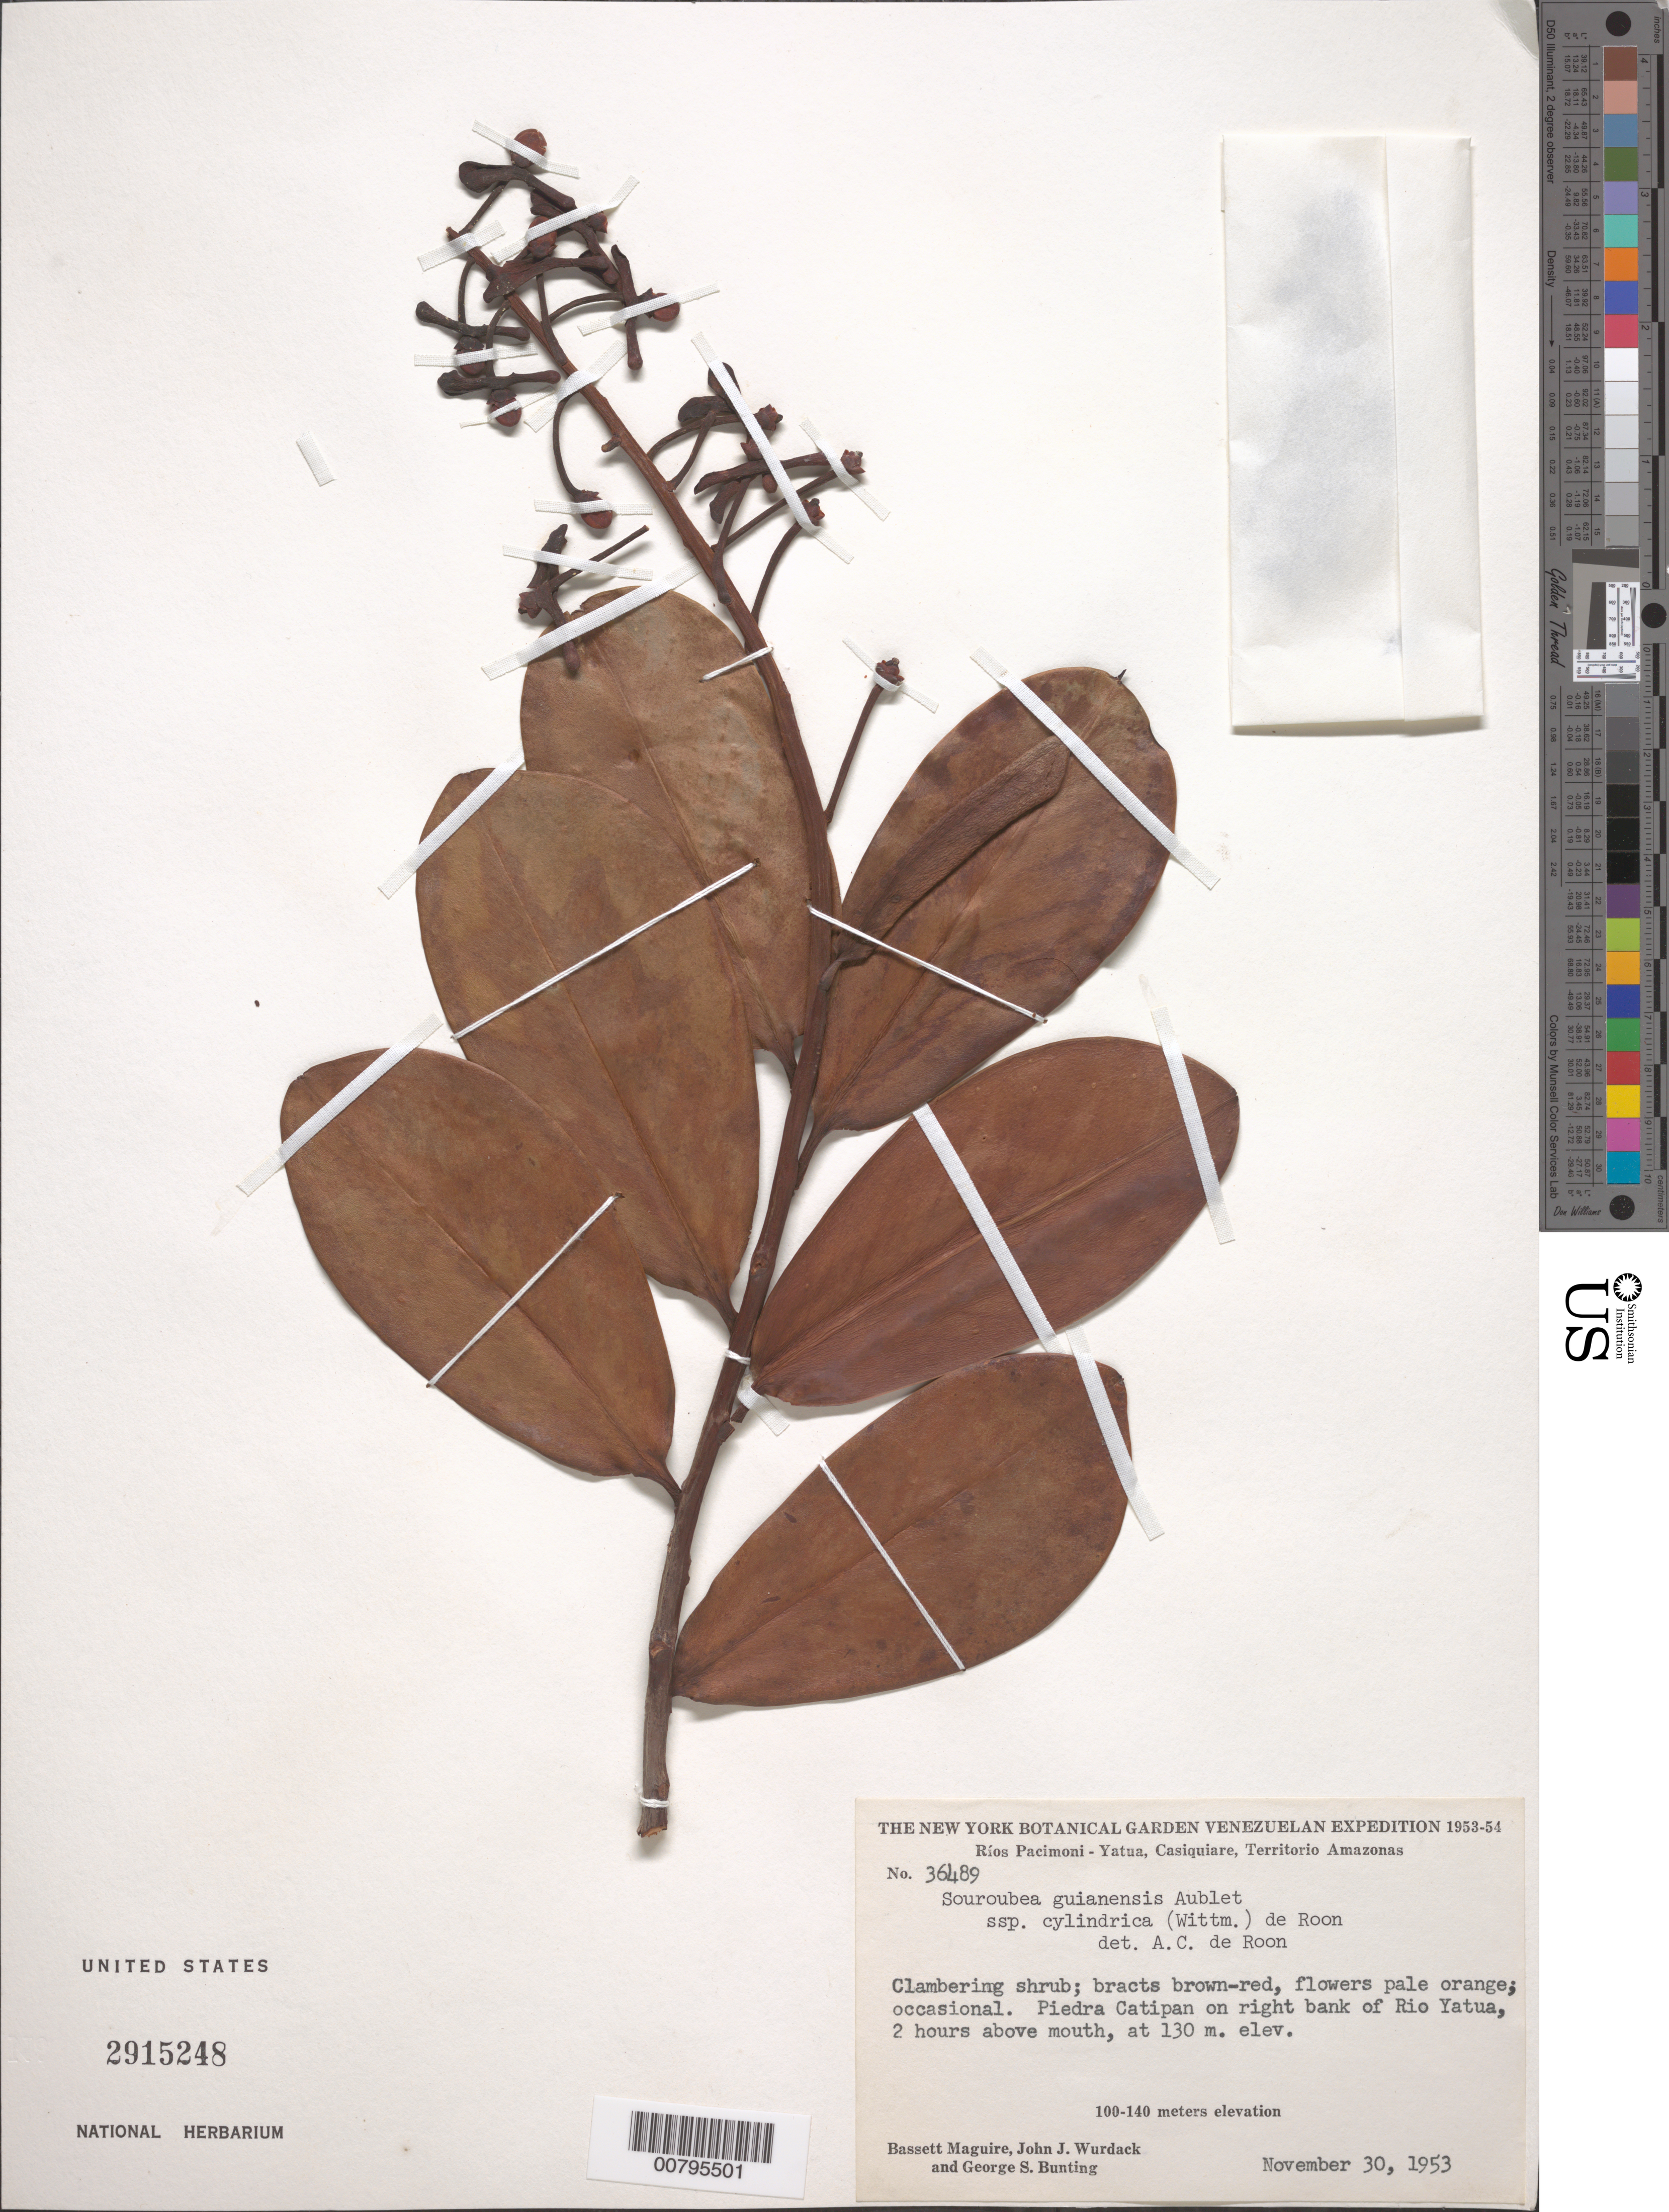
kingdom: Plantae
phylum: Tracheophyta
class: Magnoliopsida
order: Ericales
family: Marcgraviaceae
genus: Souroubea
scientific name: Souroubea guianensis subsp. cylindrica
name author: (Wittm.) de Roon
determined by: de Roon, A. C.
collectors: B. Maguire, J. J. Wurdack & G. S. Bunting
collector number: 36489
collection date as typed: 30-Nov-53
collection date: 1953-11-30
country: Venezuela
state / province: Amazonas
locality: Piedra Catipán; Ríos Pacimoni-Yatua, Casiquiare; Río Yatua, on right bank 2 hrs above mouth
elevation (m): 130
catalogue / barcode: US 2915248